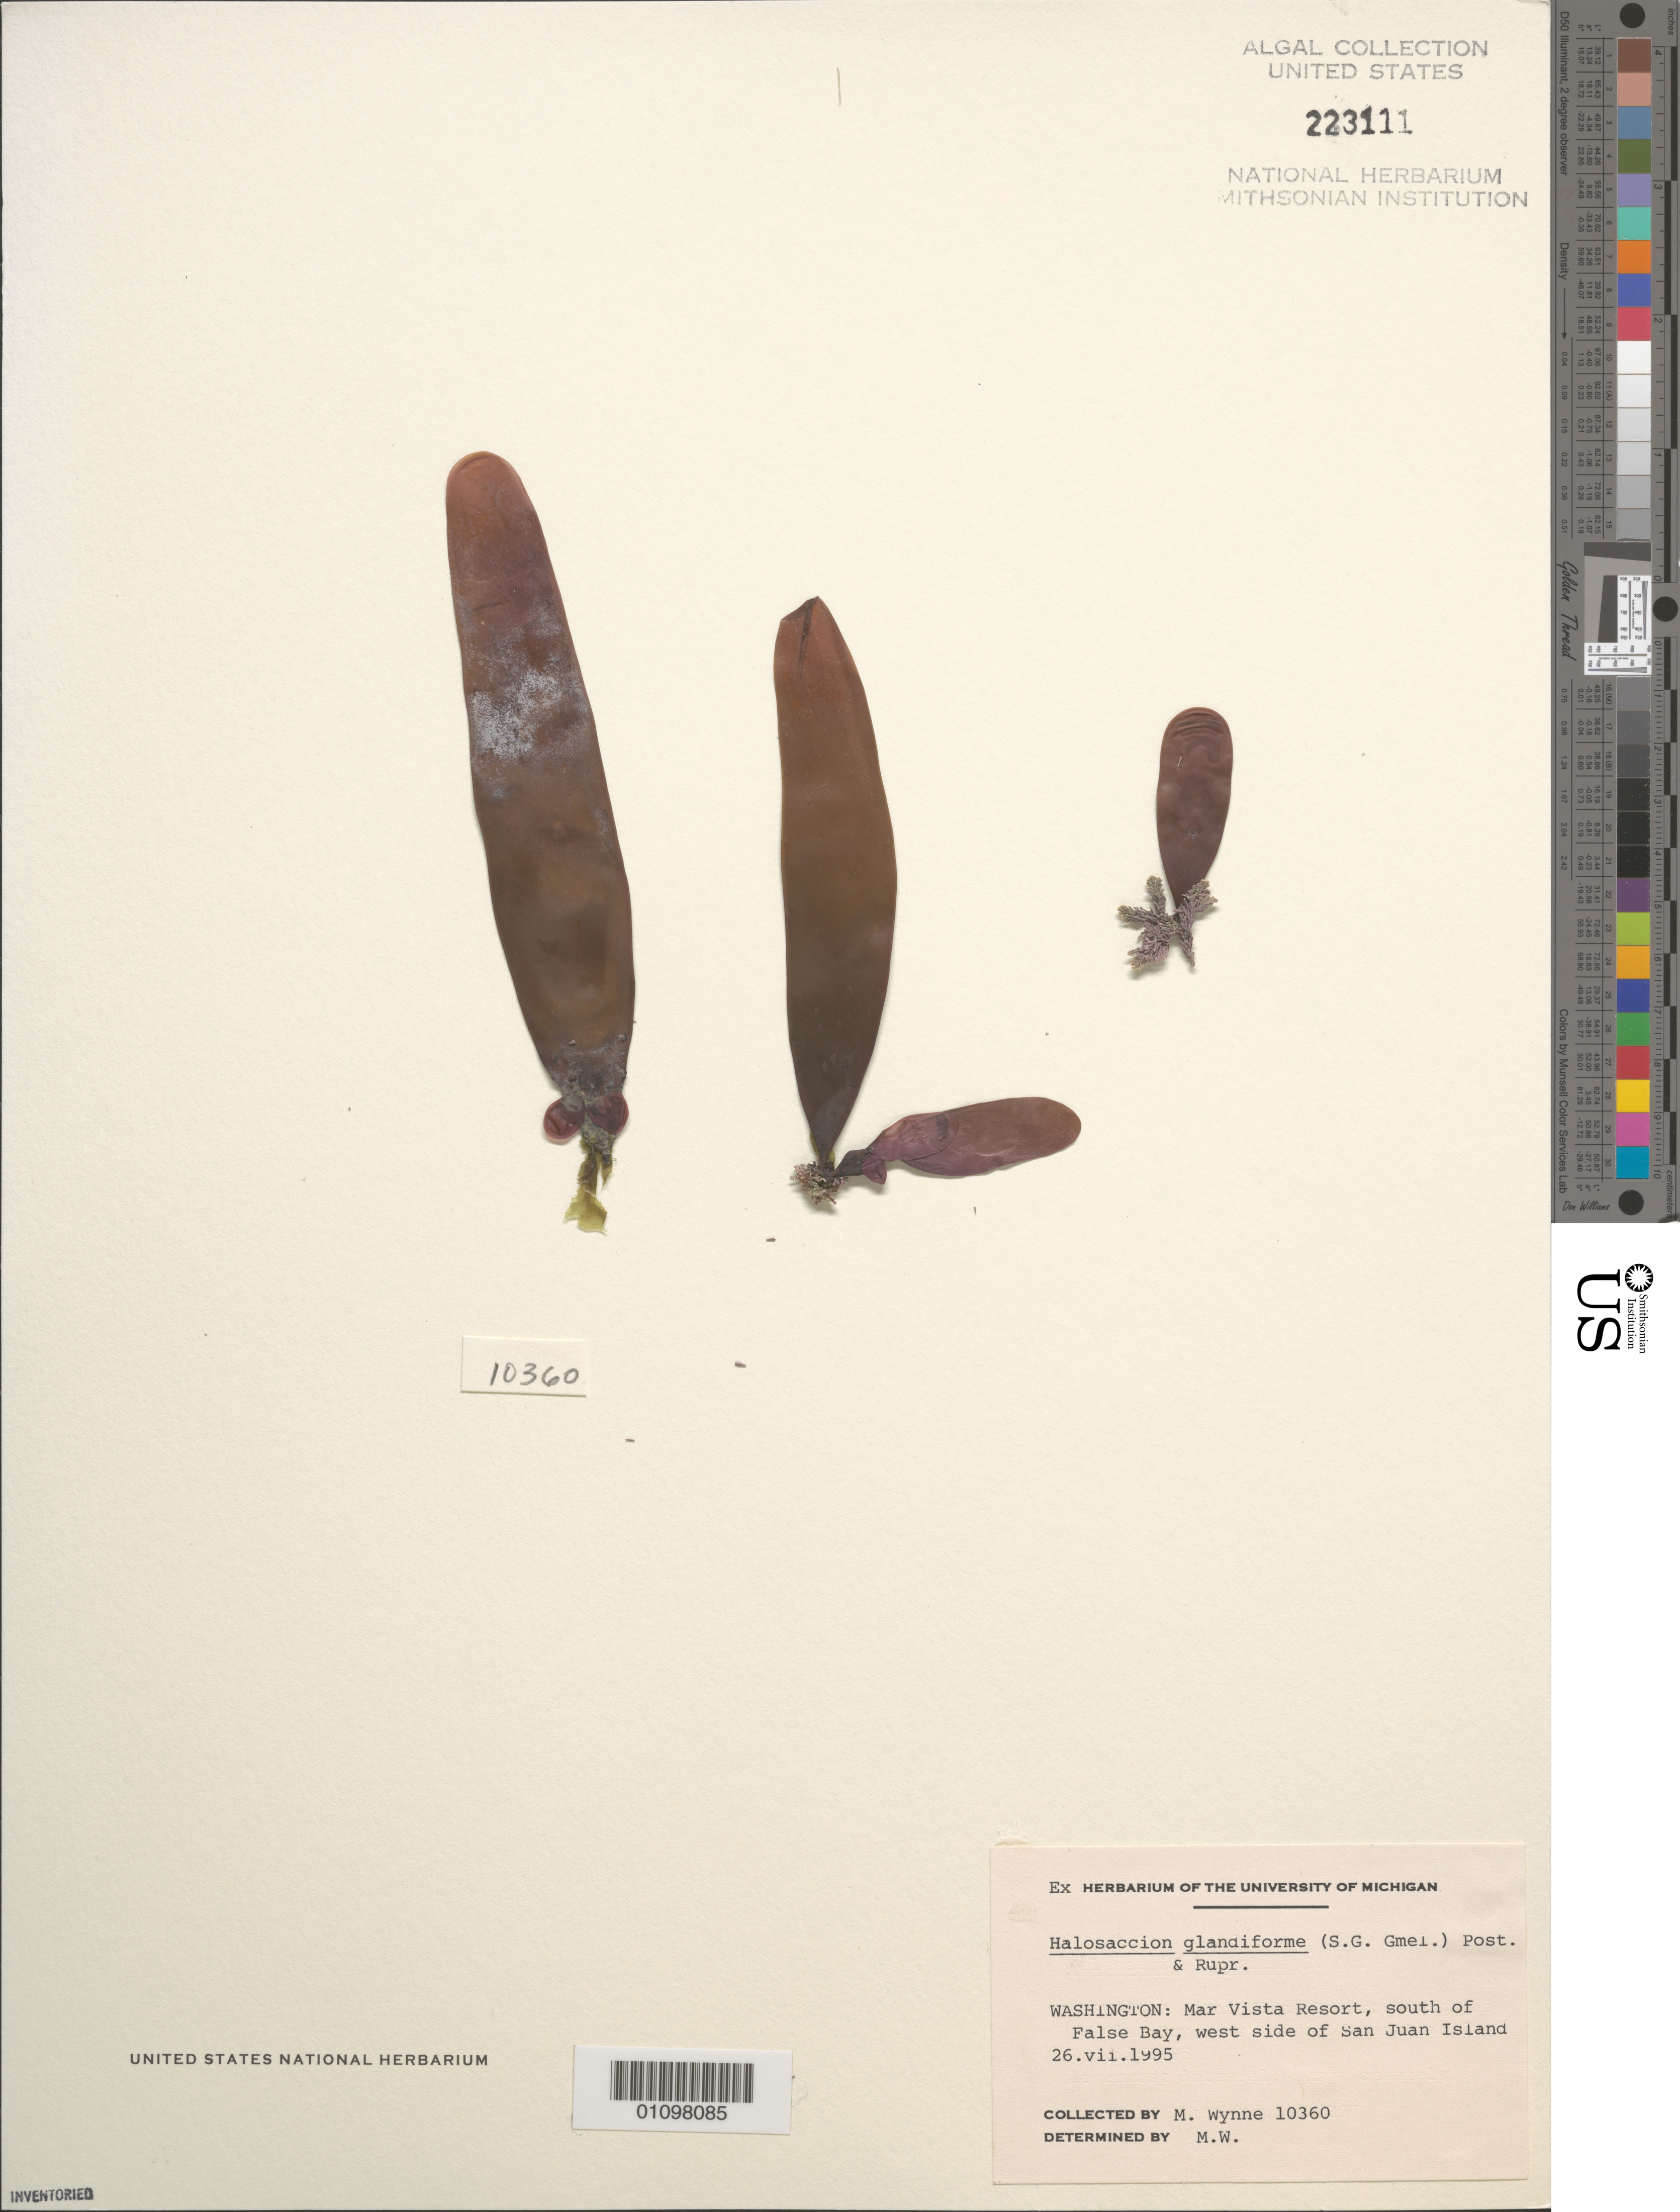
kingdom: Plantae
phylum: Rhodophyta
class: Florideophyceae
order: Palmariales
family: Palmariaceae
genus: Halosaccion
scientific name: Halosaccion glandiforme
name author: (S.G. Gmel.) Rupr.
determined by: Wynne, M. J.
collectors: M.J. Wynne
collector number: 10360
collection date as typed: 26 Jul 1995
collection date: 1995-07-26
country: United States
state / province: Washington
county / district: San Juan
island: San Juan Island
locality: Mar Vista Resort, south of False Bay, west side of San Juan Island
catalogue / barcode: US 223111